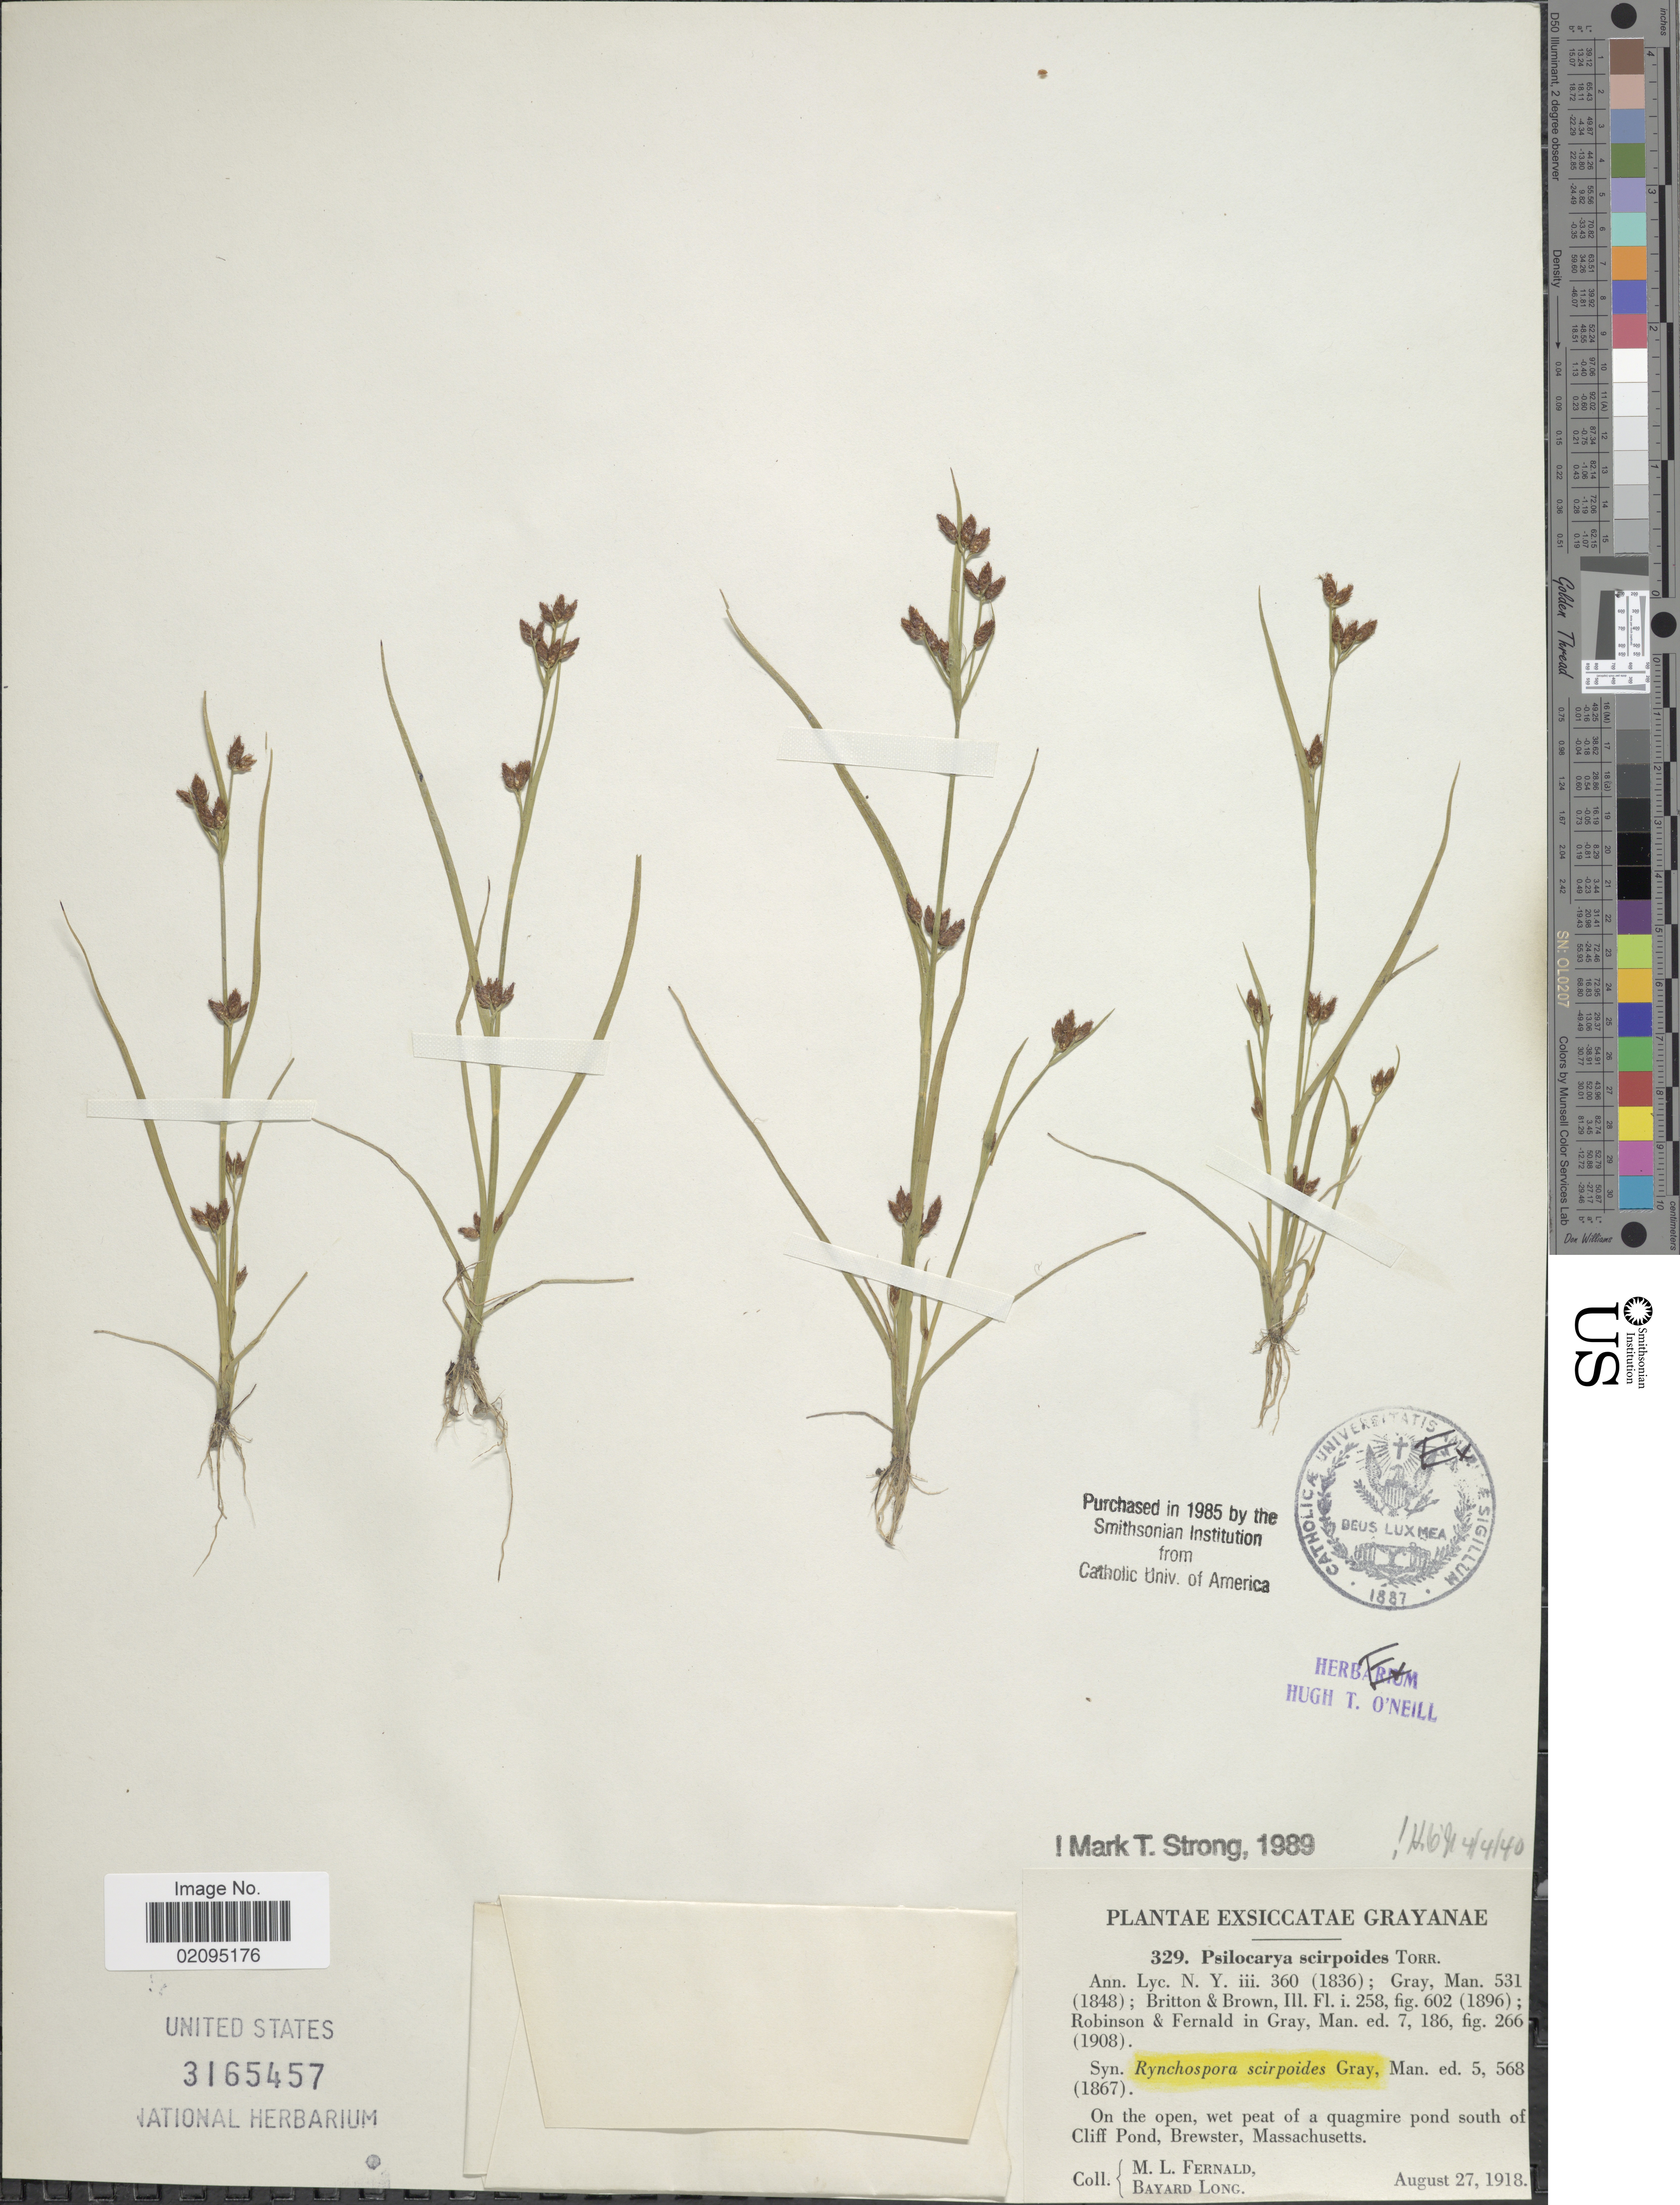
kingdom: Plantae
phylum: Tracheophyta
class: Liliopsida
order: Poales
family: Cyperaceae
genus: Rhynchospora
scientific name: Rhynchospora scirpoides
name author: (Torr.) Griseb.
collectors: M. L. Fernald & B. Long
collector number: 329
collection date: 1918-08-27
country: United States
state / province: Massachusetts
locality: Wet peat of a quagmire pond south of Cliff Pond, Brewster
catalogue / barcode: US 3165457